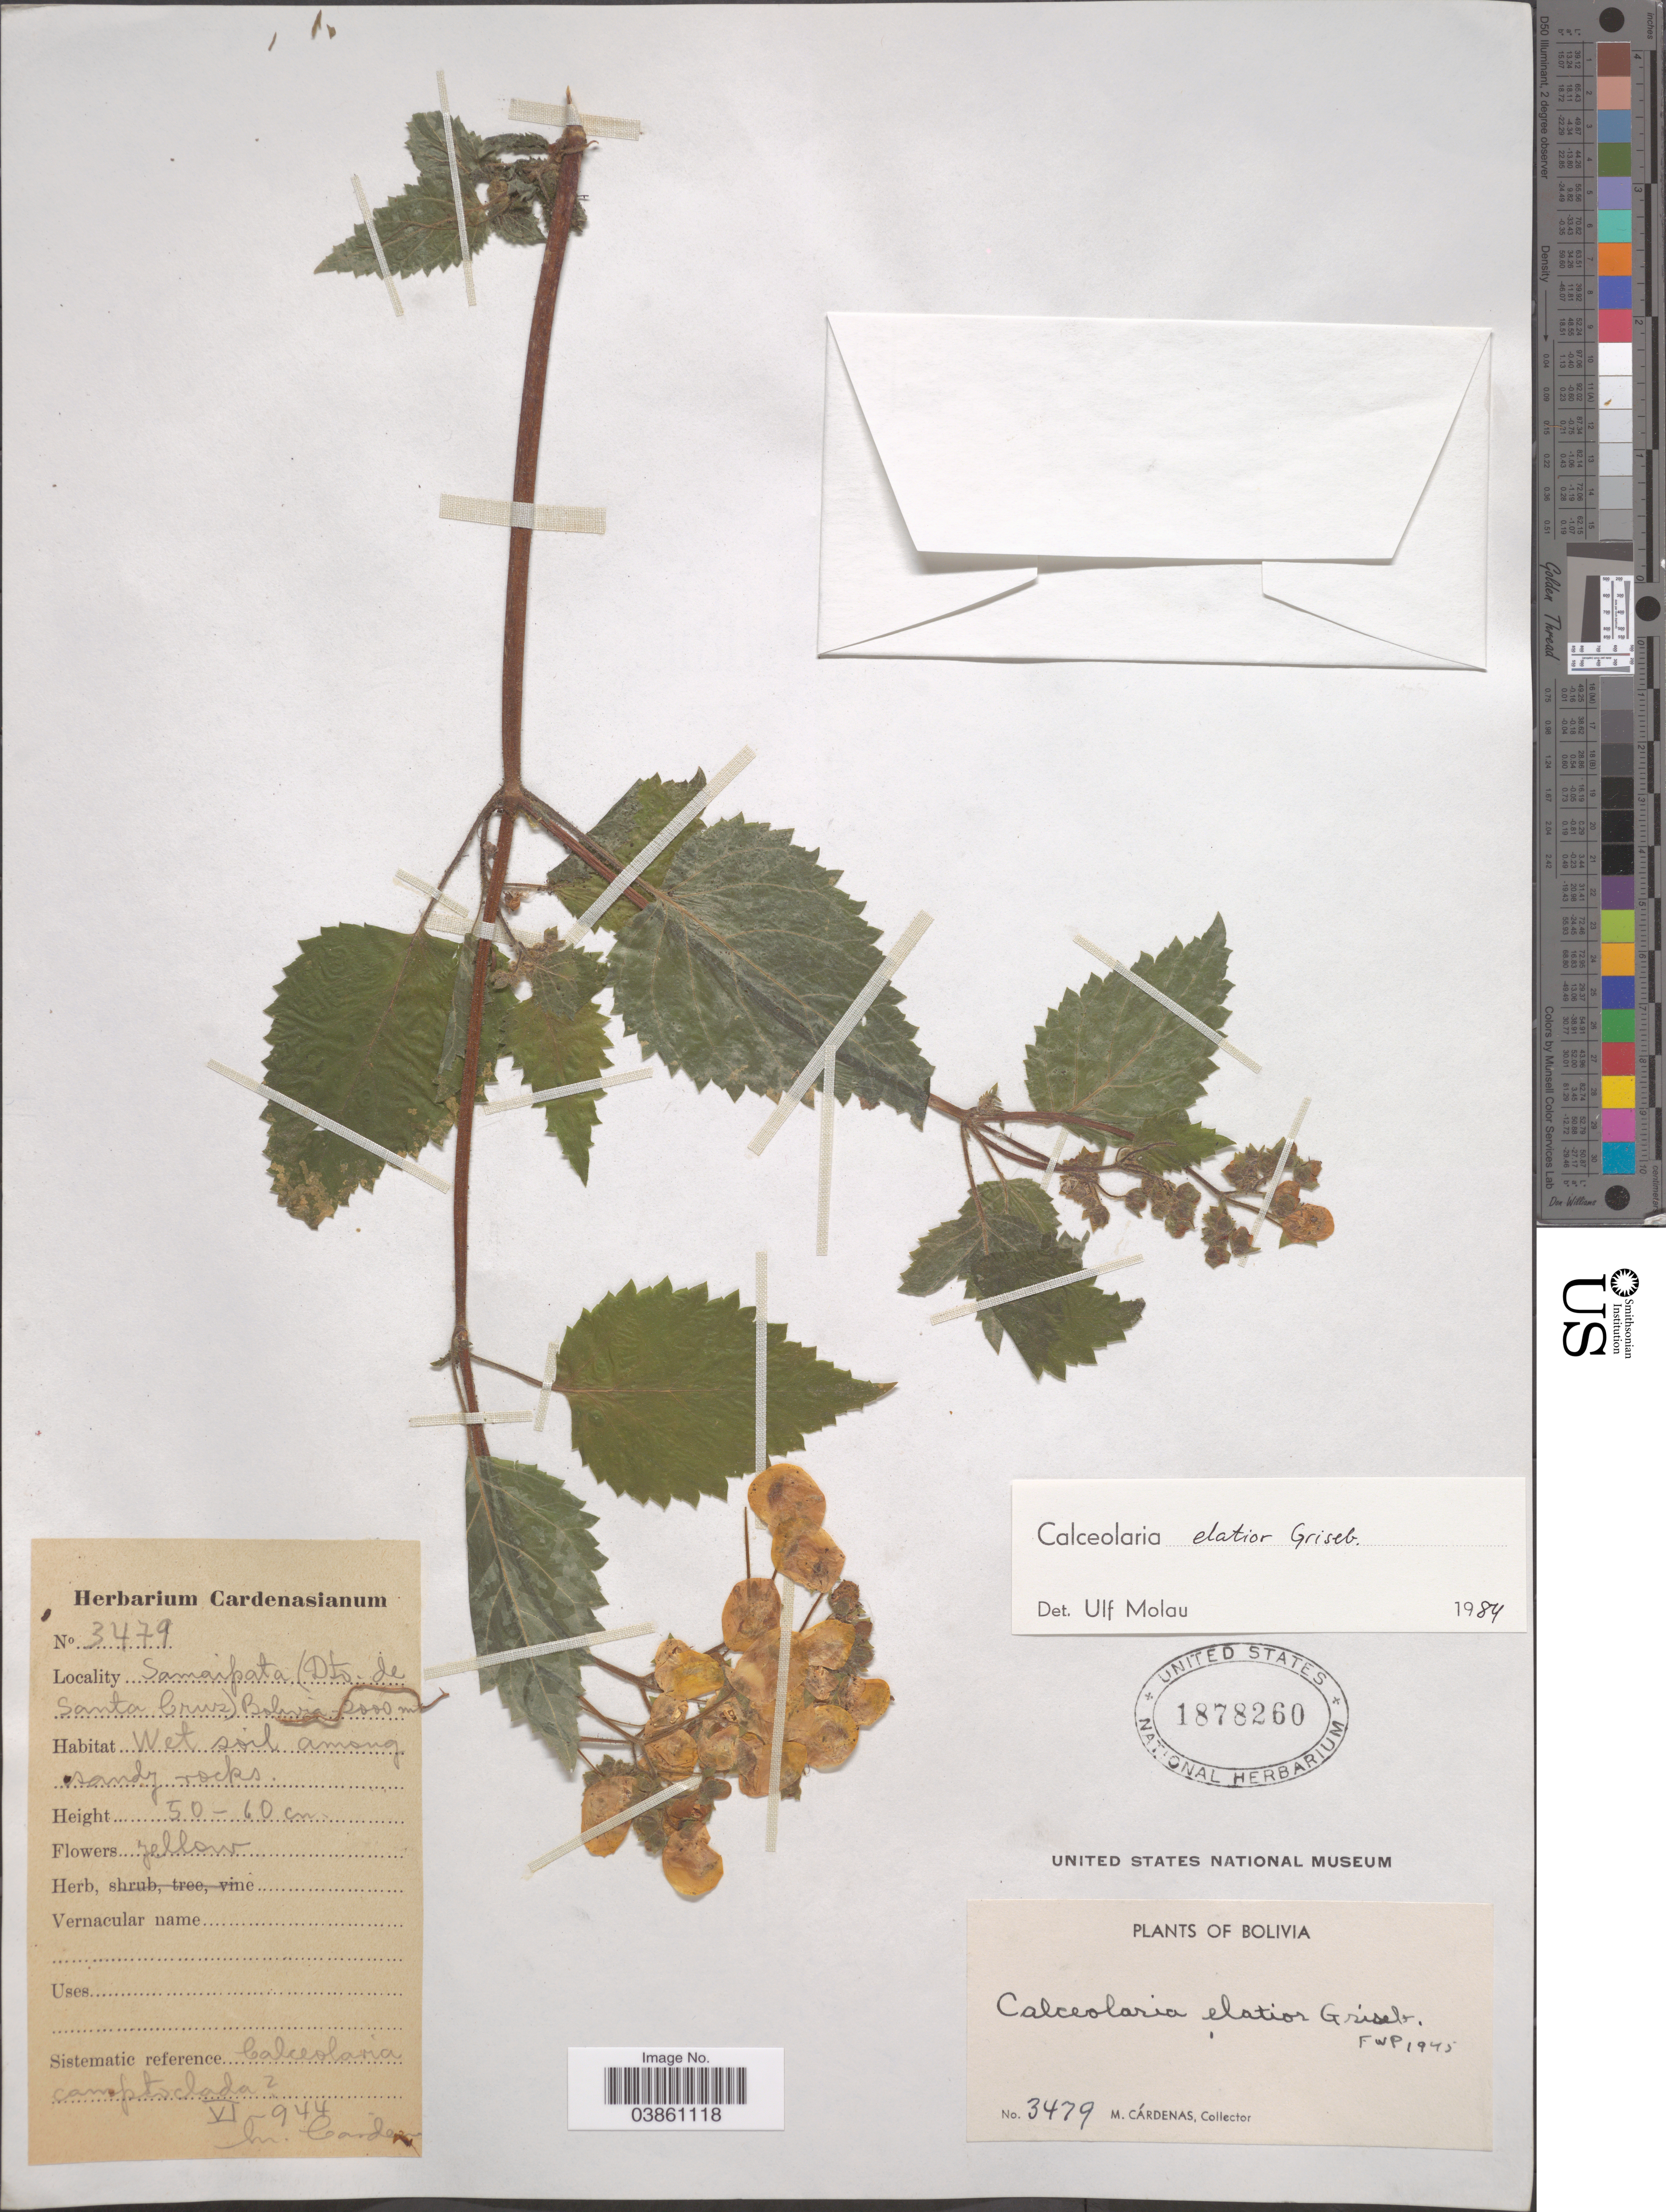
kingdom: Plantae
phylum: Tracheophyta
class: Magnoliopsida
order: Lamiales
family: Calceolariaceae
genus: Calceolaria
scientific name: Calceolaria elatior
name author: Griseb.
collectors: M. Cárdenas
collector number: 3479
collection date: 1944-06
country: Bolivia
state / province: Santa Cruz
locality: Samaipata (Dto. de Santa Cruz).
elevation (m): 2000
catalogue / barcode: US 1878260